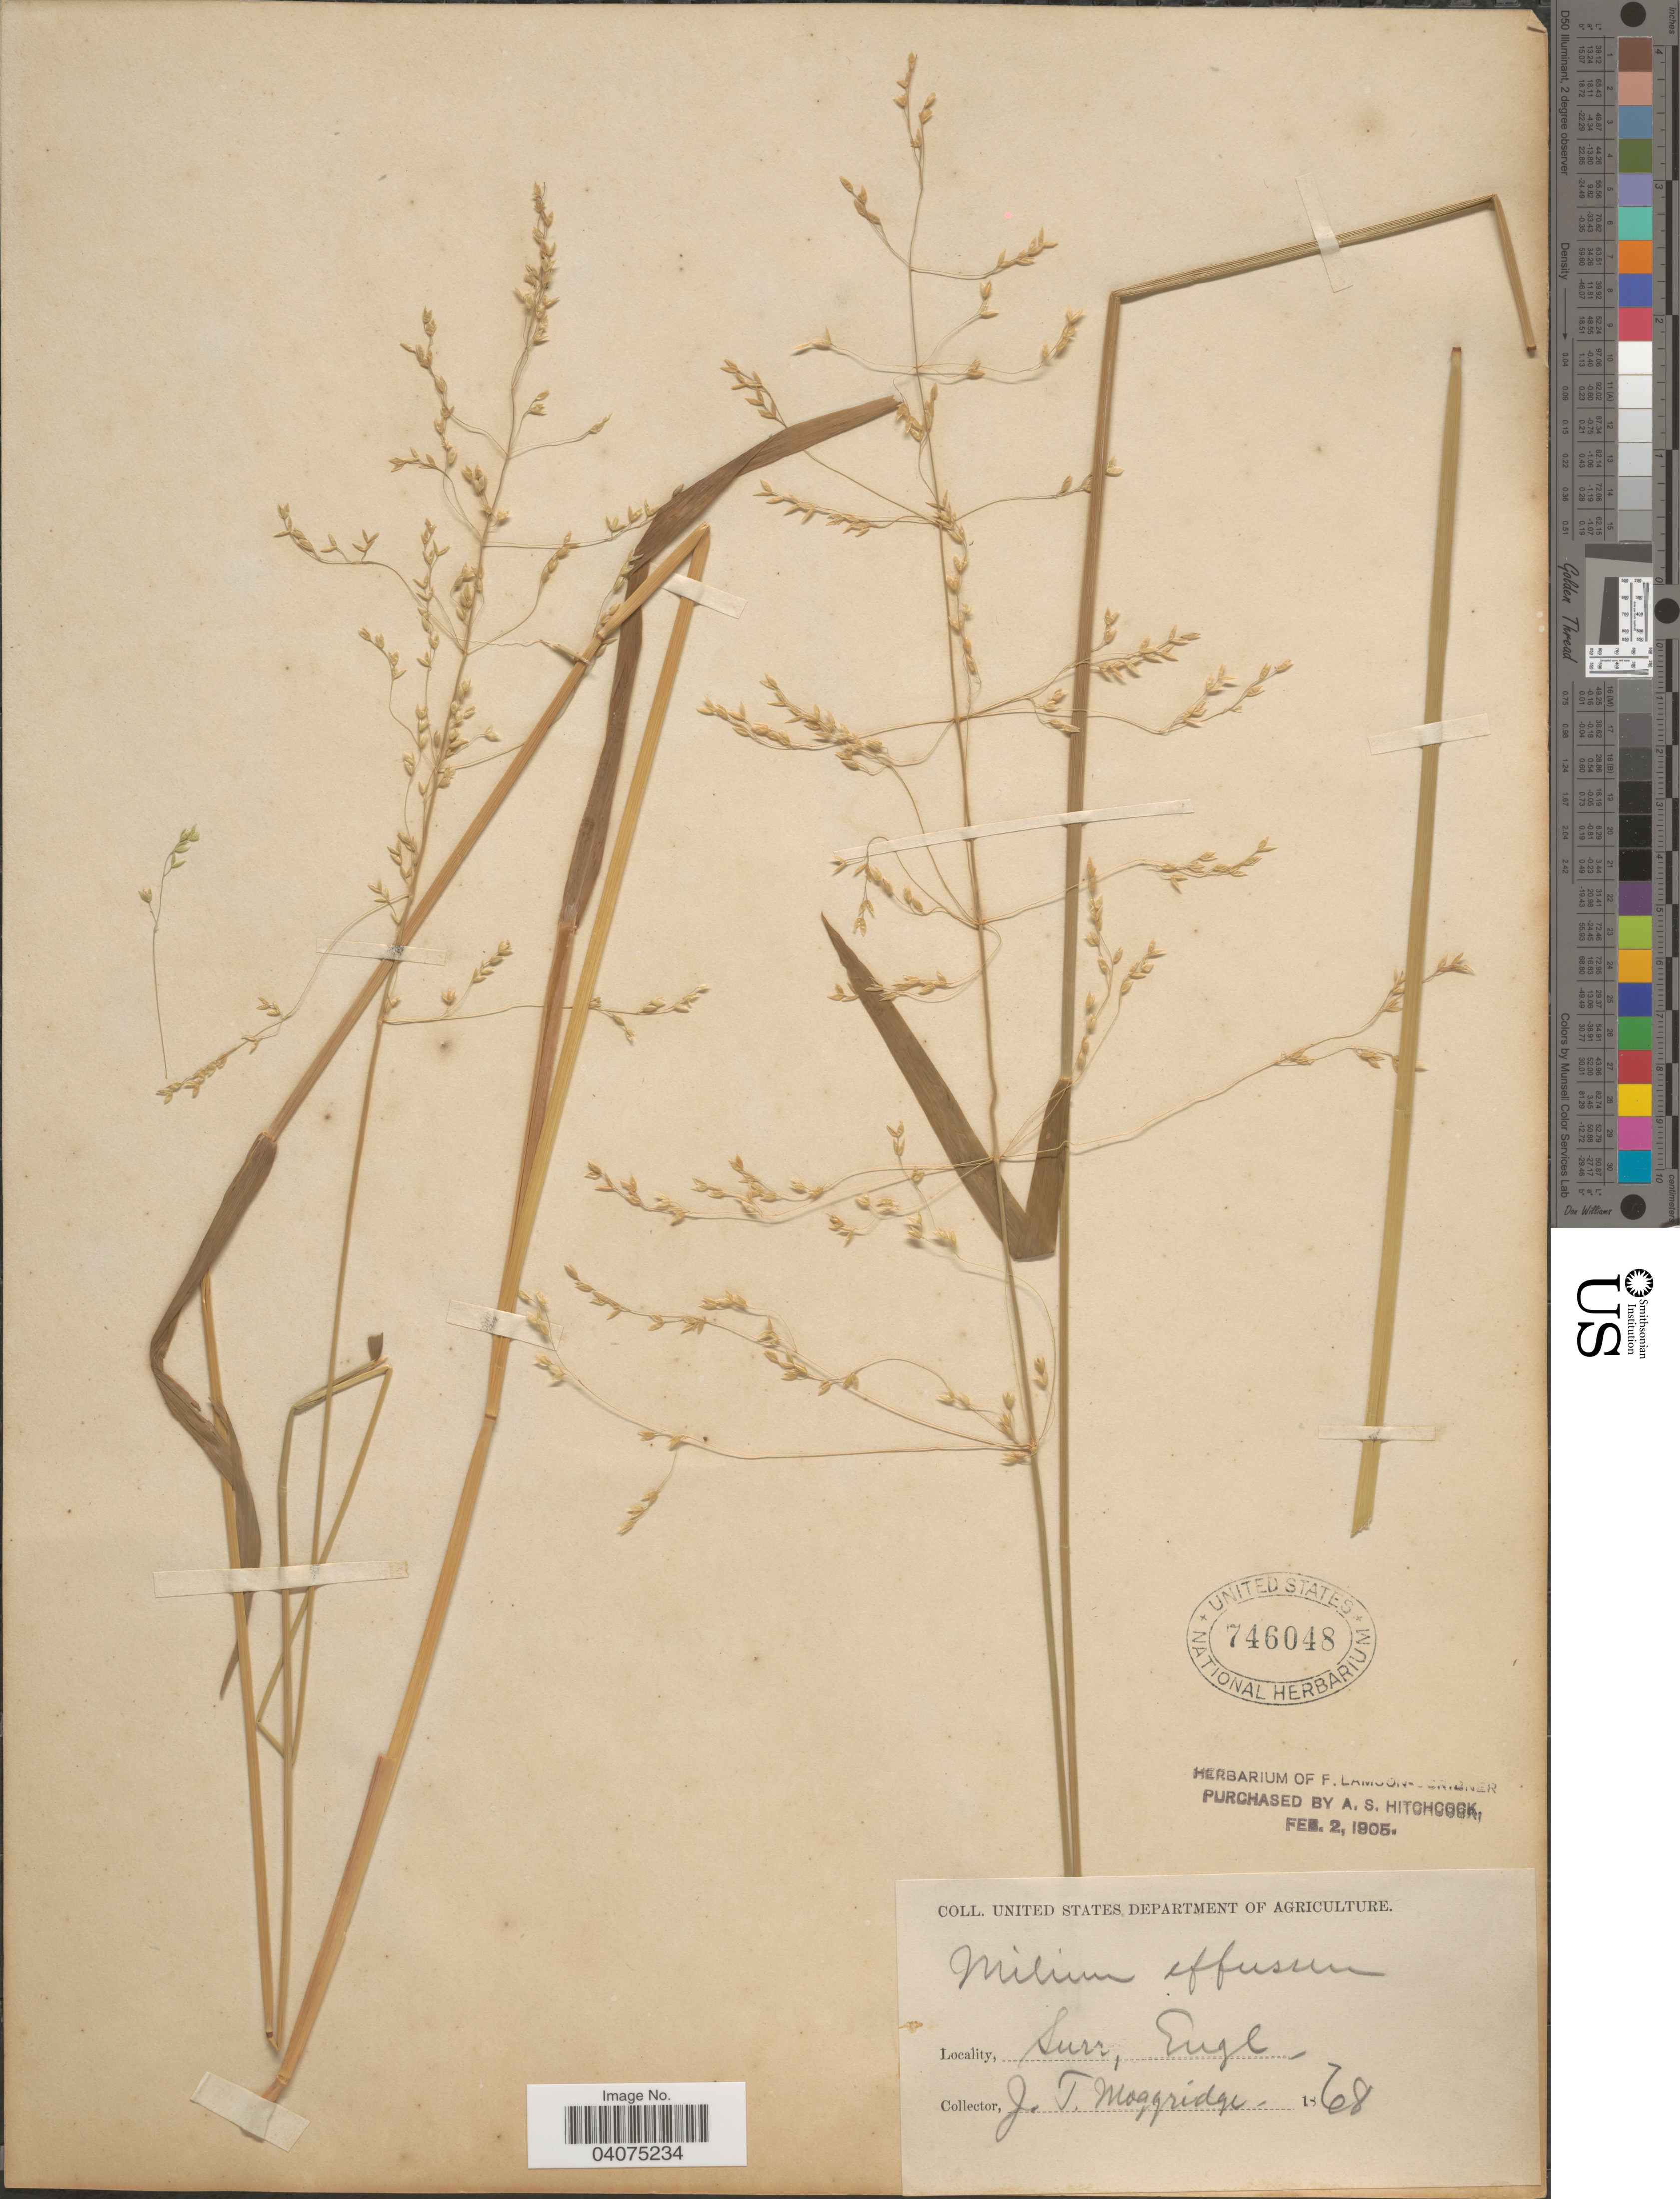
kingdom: Plantae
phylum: Tracheophyta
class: Liliopsida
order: Poales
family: Poaceae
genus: Milium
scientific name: Milium effusum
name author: L.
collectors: J. T. Moggridge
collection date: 1868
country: United Kingdom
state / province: England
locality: Surr.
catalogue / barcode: US 746048